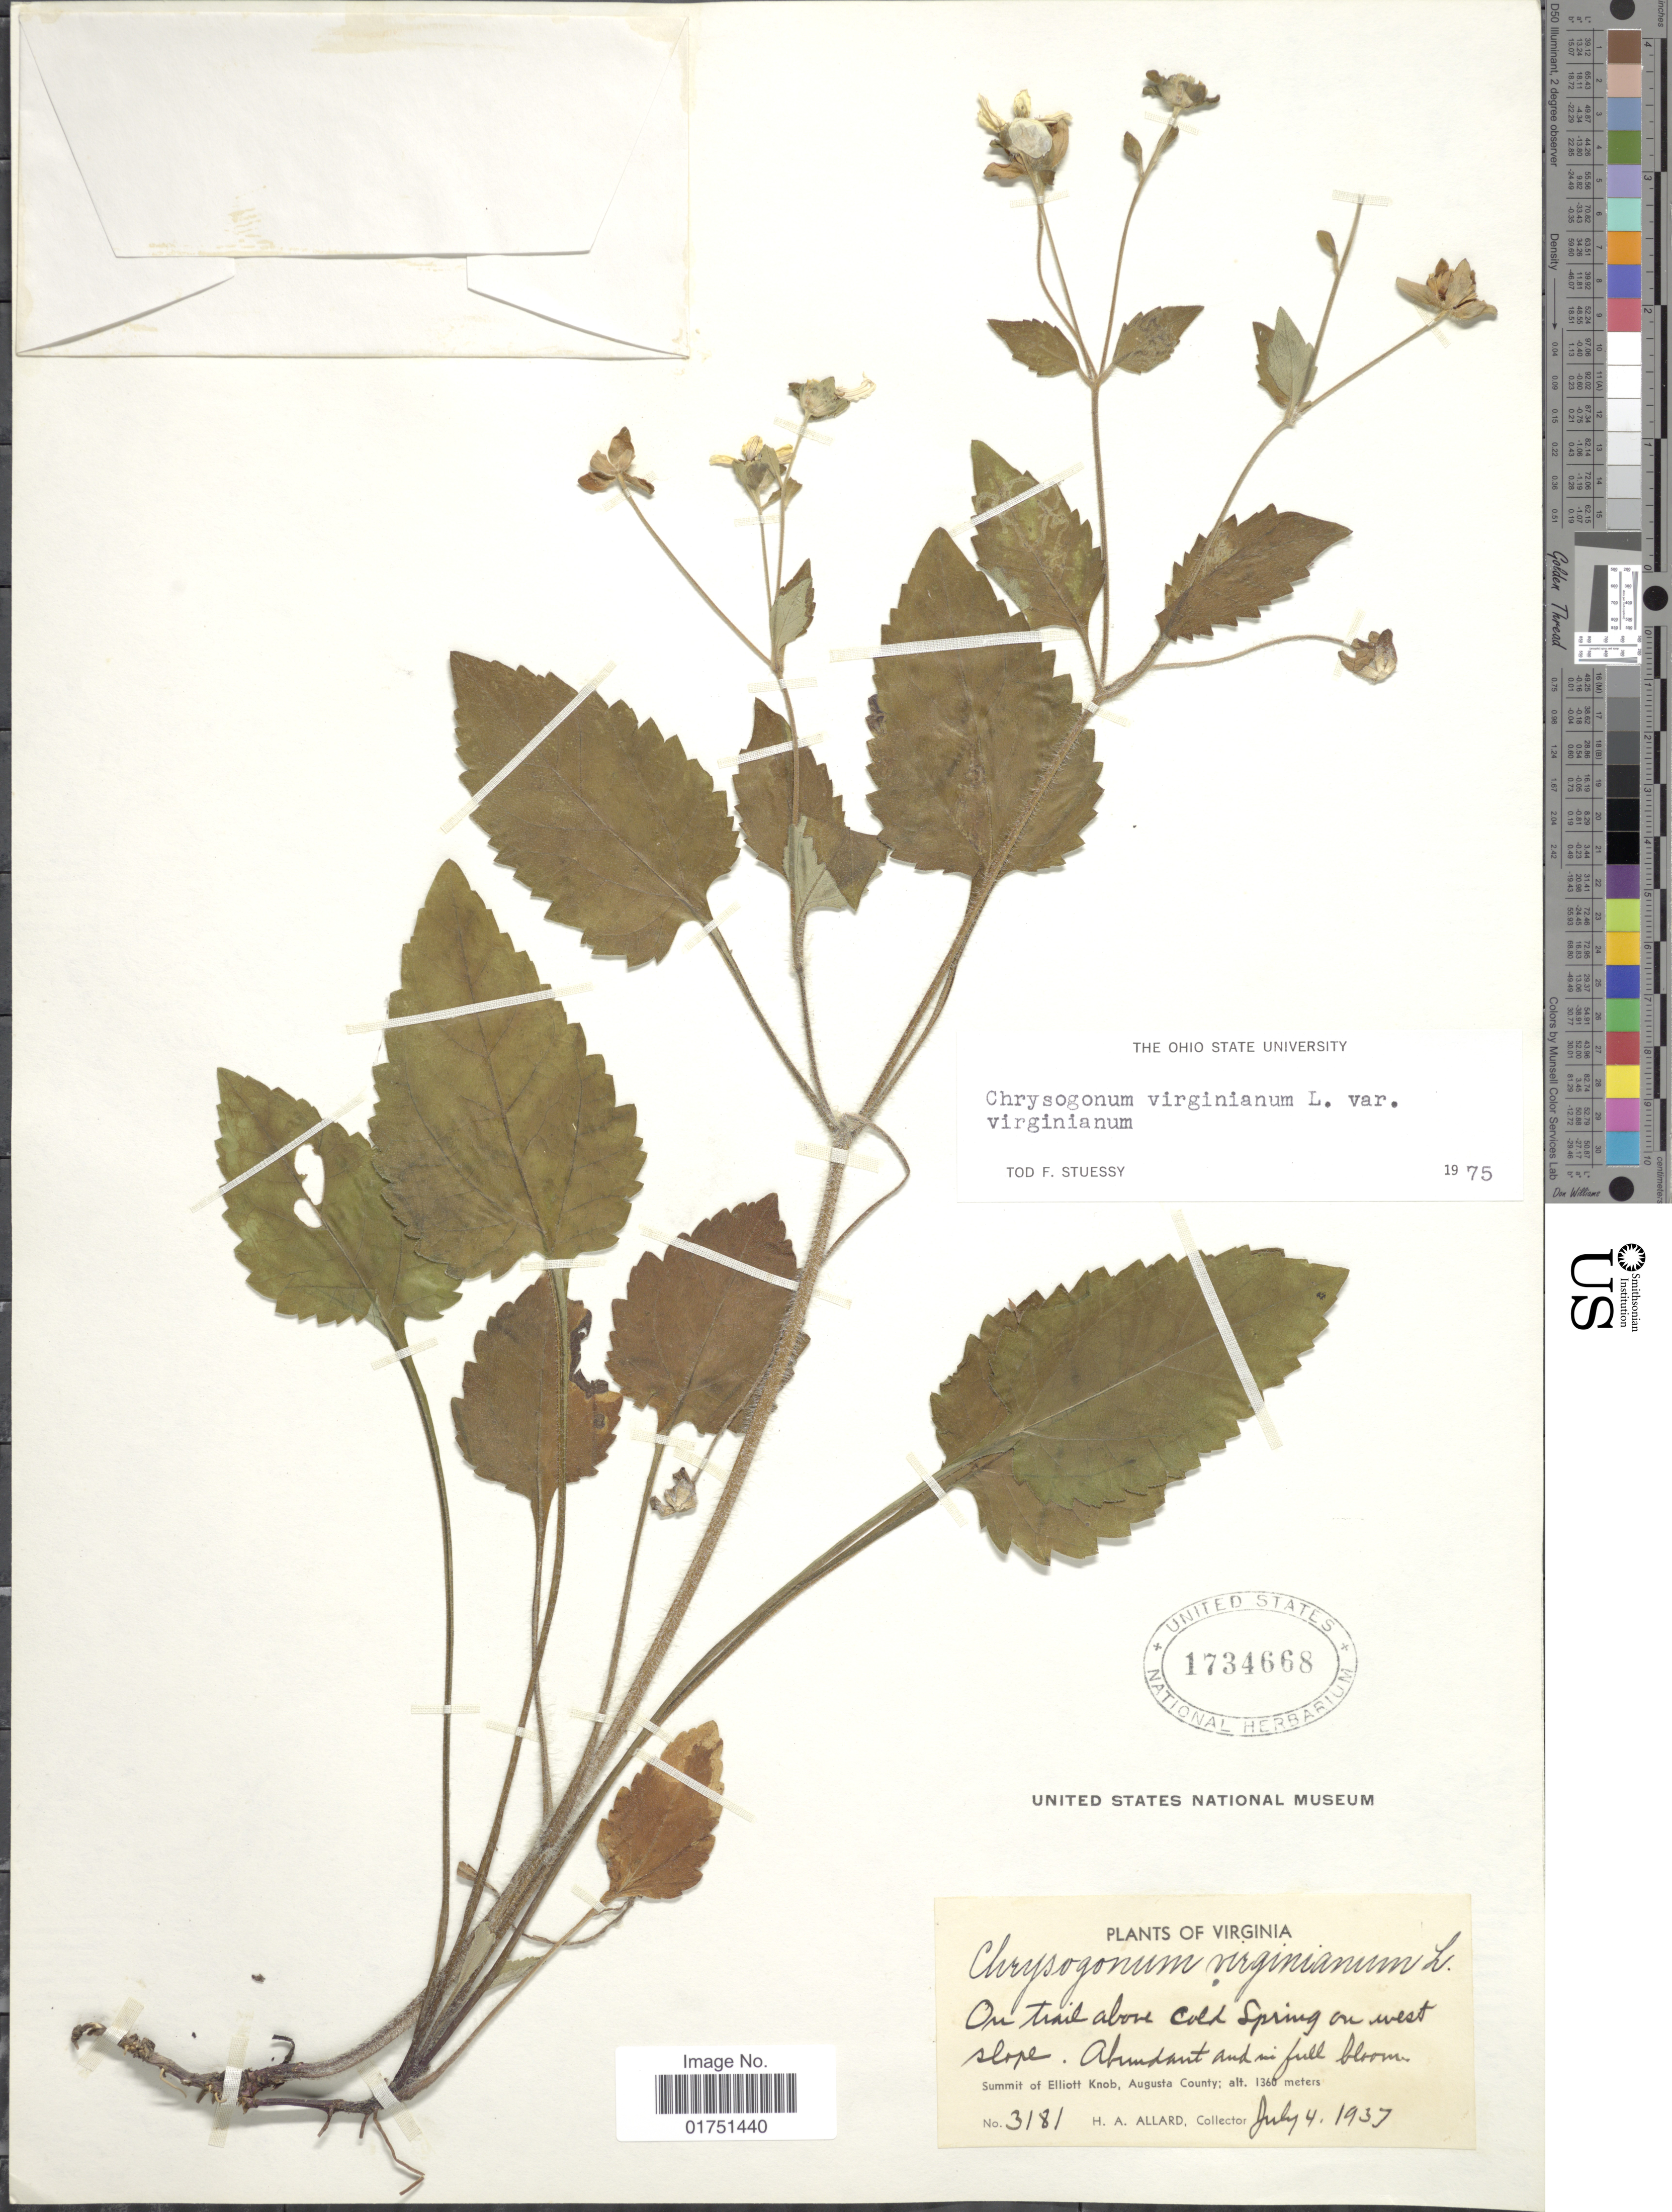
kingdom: Plantae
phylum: Tracheophyta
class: Magnoliopsida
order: Asterales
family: Asteraceae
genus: Chrysogonum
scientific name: Chrysogonum virginianum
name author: L.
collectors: H. A. Allard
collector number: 3181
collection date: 1937-07-04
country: United States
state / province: Virginia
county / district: Augusta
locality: On trail above Cold Spring on west slope. Summit of Elliot Knob, Augusta County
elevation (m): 1360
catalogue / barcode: US 1734668